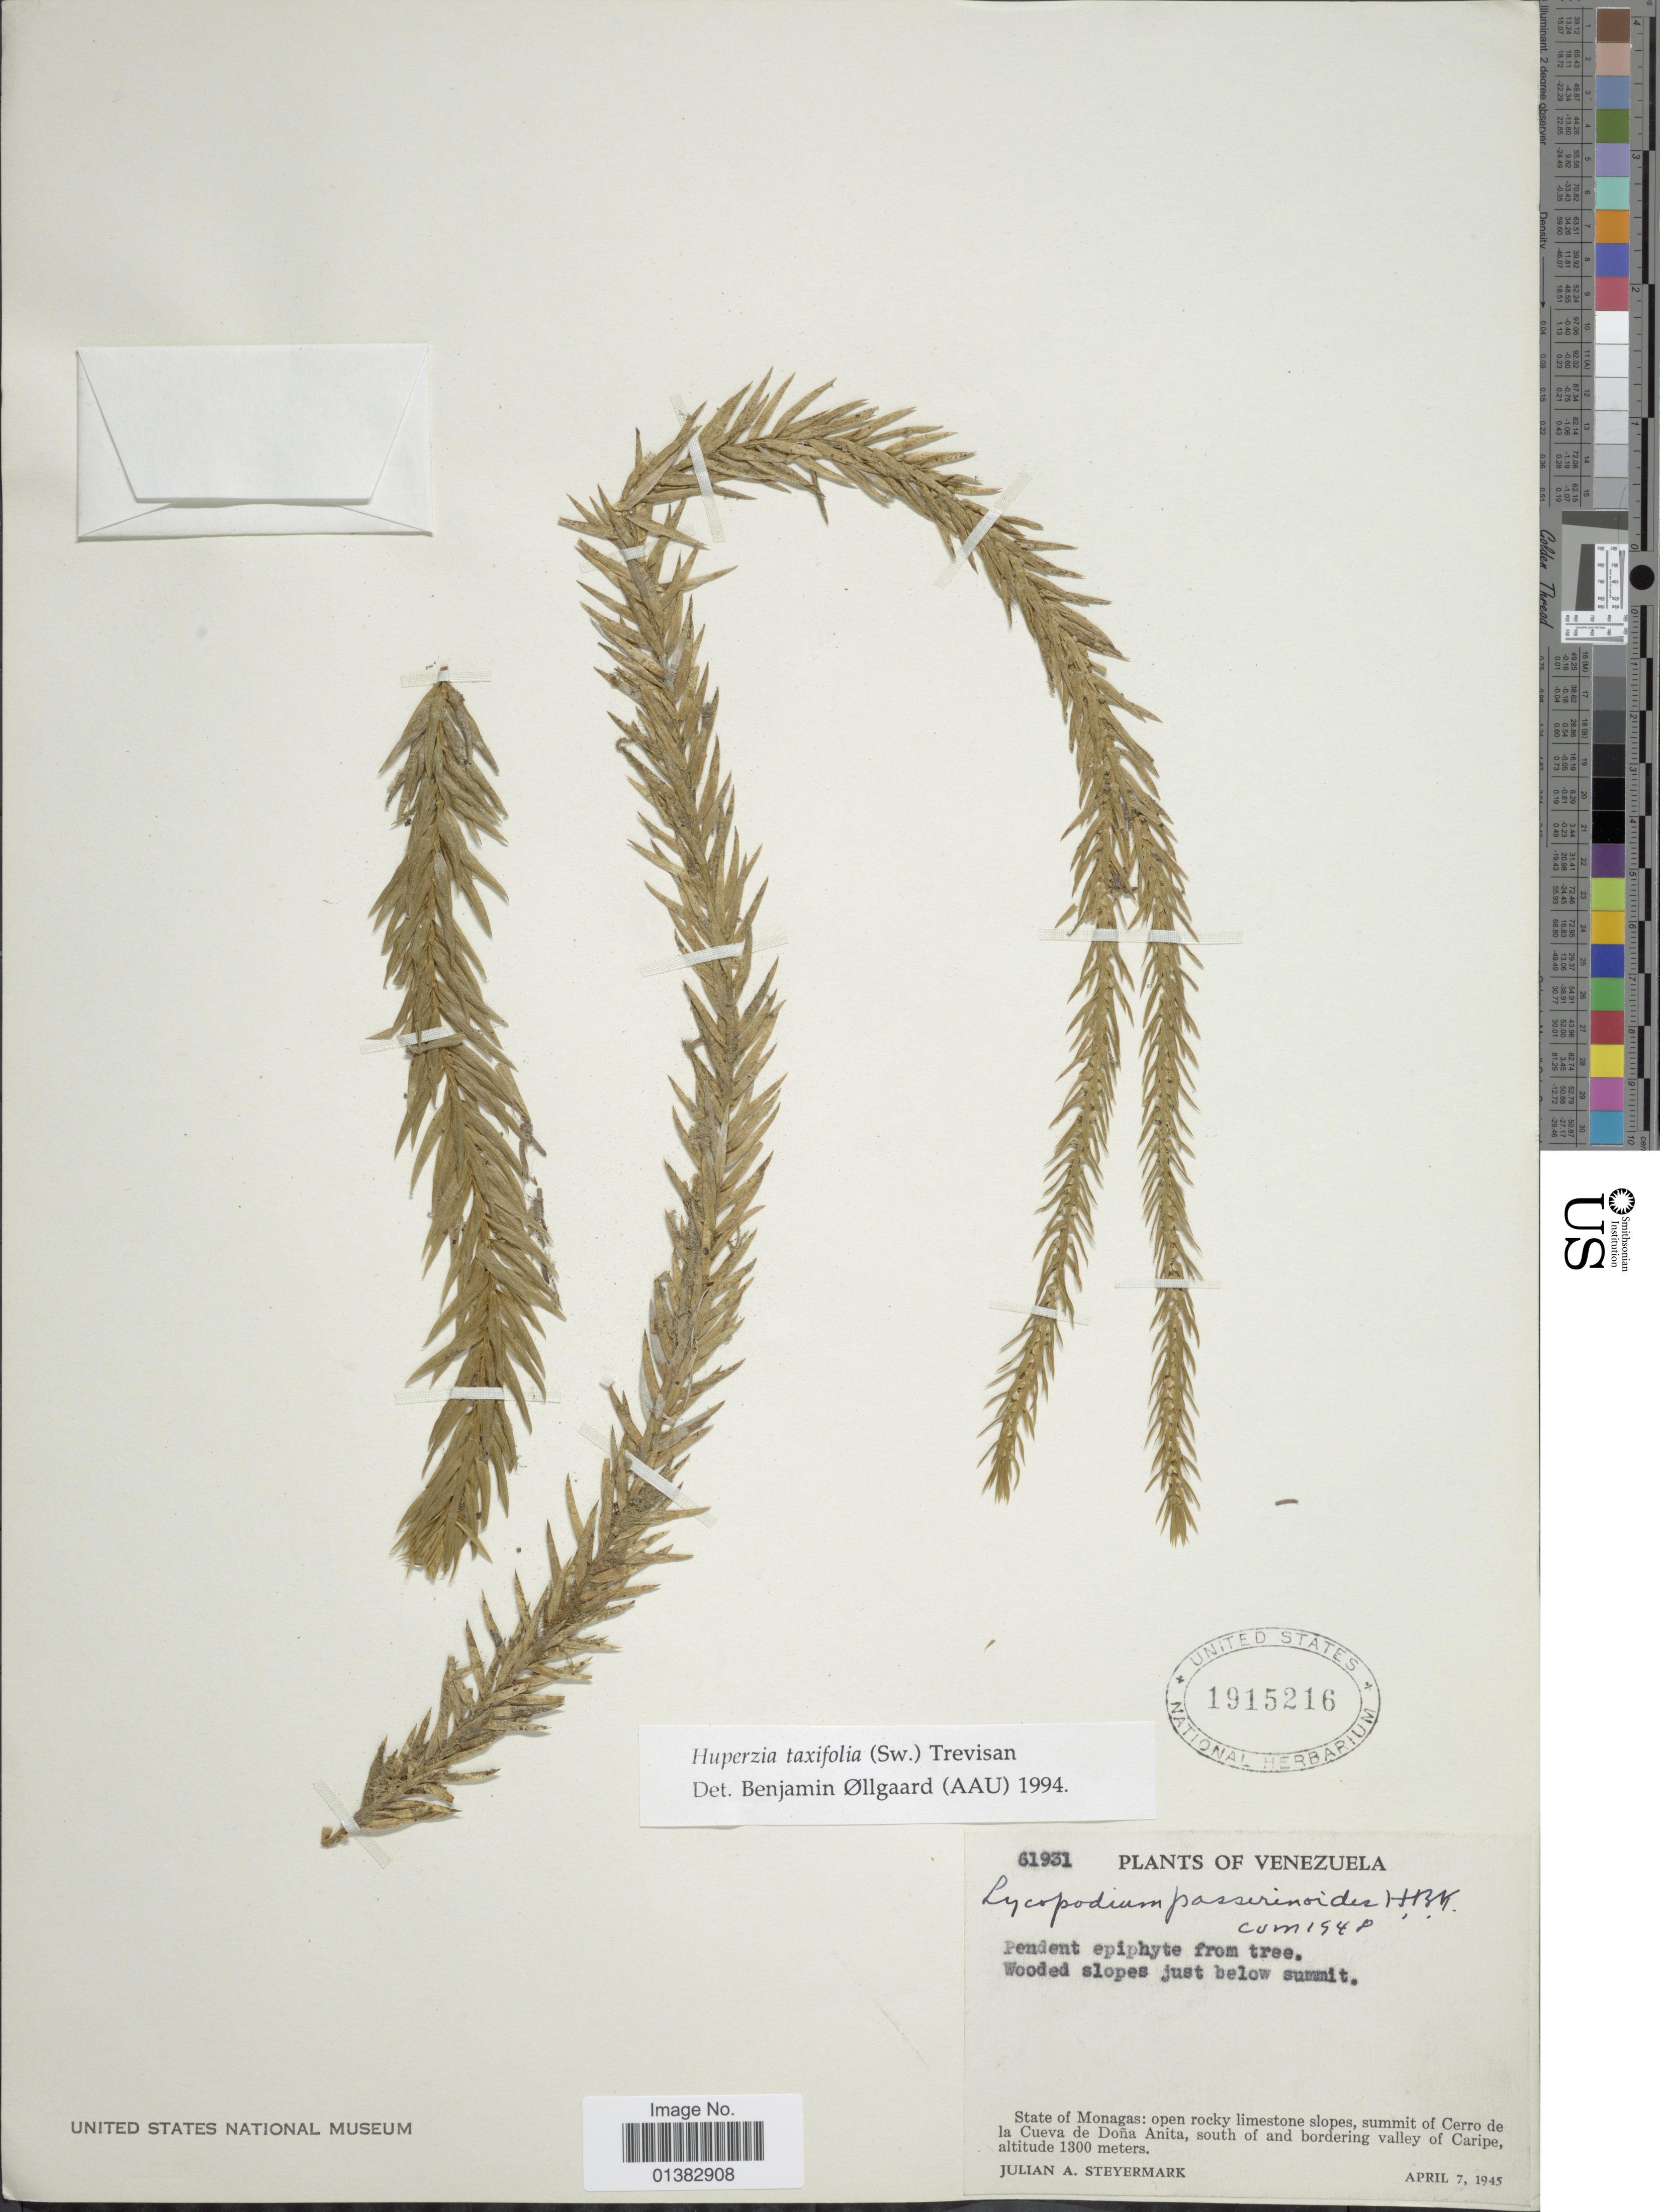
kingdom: Plantae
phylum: Tracheophyta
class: Lycopodiopsida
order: Lycopodiales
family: Lycopodiaceae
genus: Phlegmariurus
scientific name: Phlegmariurus taxifolius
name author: (Sw.) Á. Löve & D. Löve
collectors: J. Steyermark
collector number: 61931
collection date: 1945-04-07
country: Venezuela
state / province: Monagas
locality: Open rocky limestone slopes, summit of Cerro de la Cueva de Doña Anita, south of and bordering valley of Caripe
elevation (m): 1300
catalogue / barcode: US 1915216